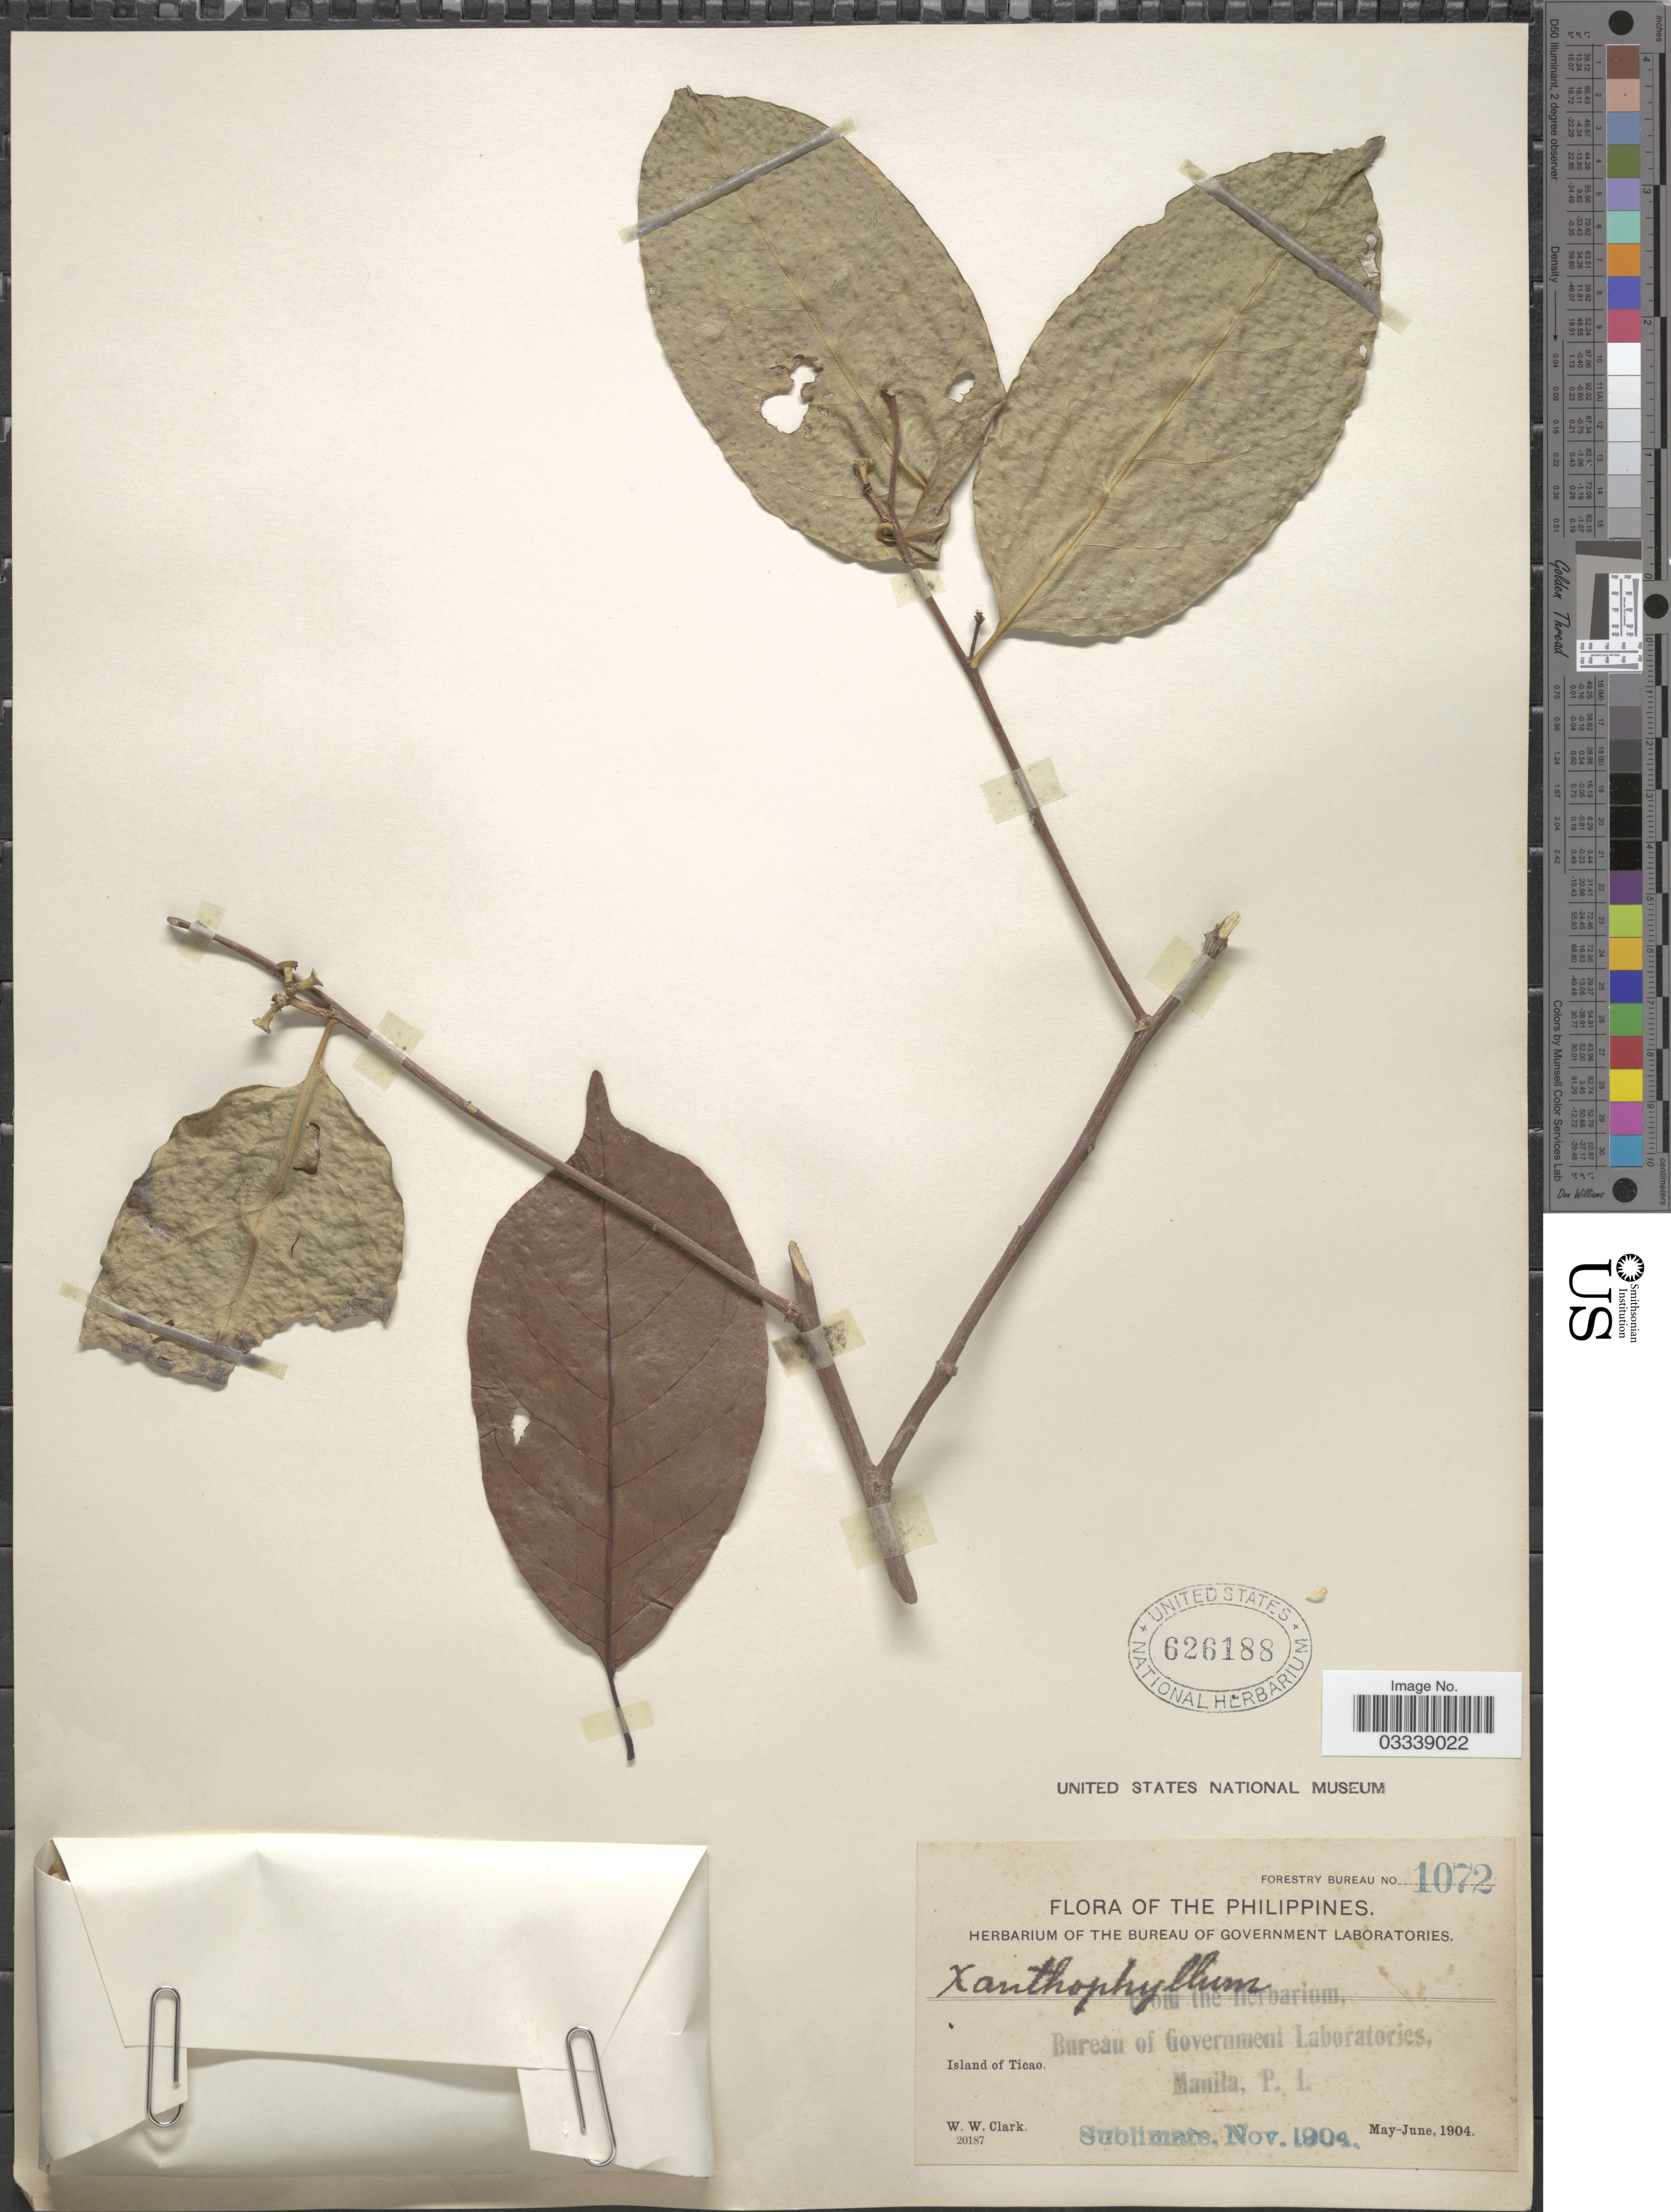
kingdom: Plantae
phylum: Tracheophyta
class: Magnoliopsida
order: Fabales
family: Polygalaceae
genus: Xanthophyllum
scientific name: Xanthophyllum sp.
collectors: W. W. Clark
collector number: Forestry Bureau 1072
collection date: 1904-05/1904-06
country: Philippines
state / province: Bicol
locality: Island of Ticao.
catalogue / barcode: US 626188